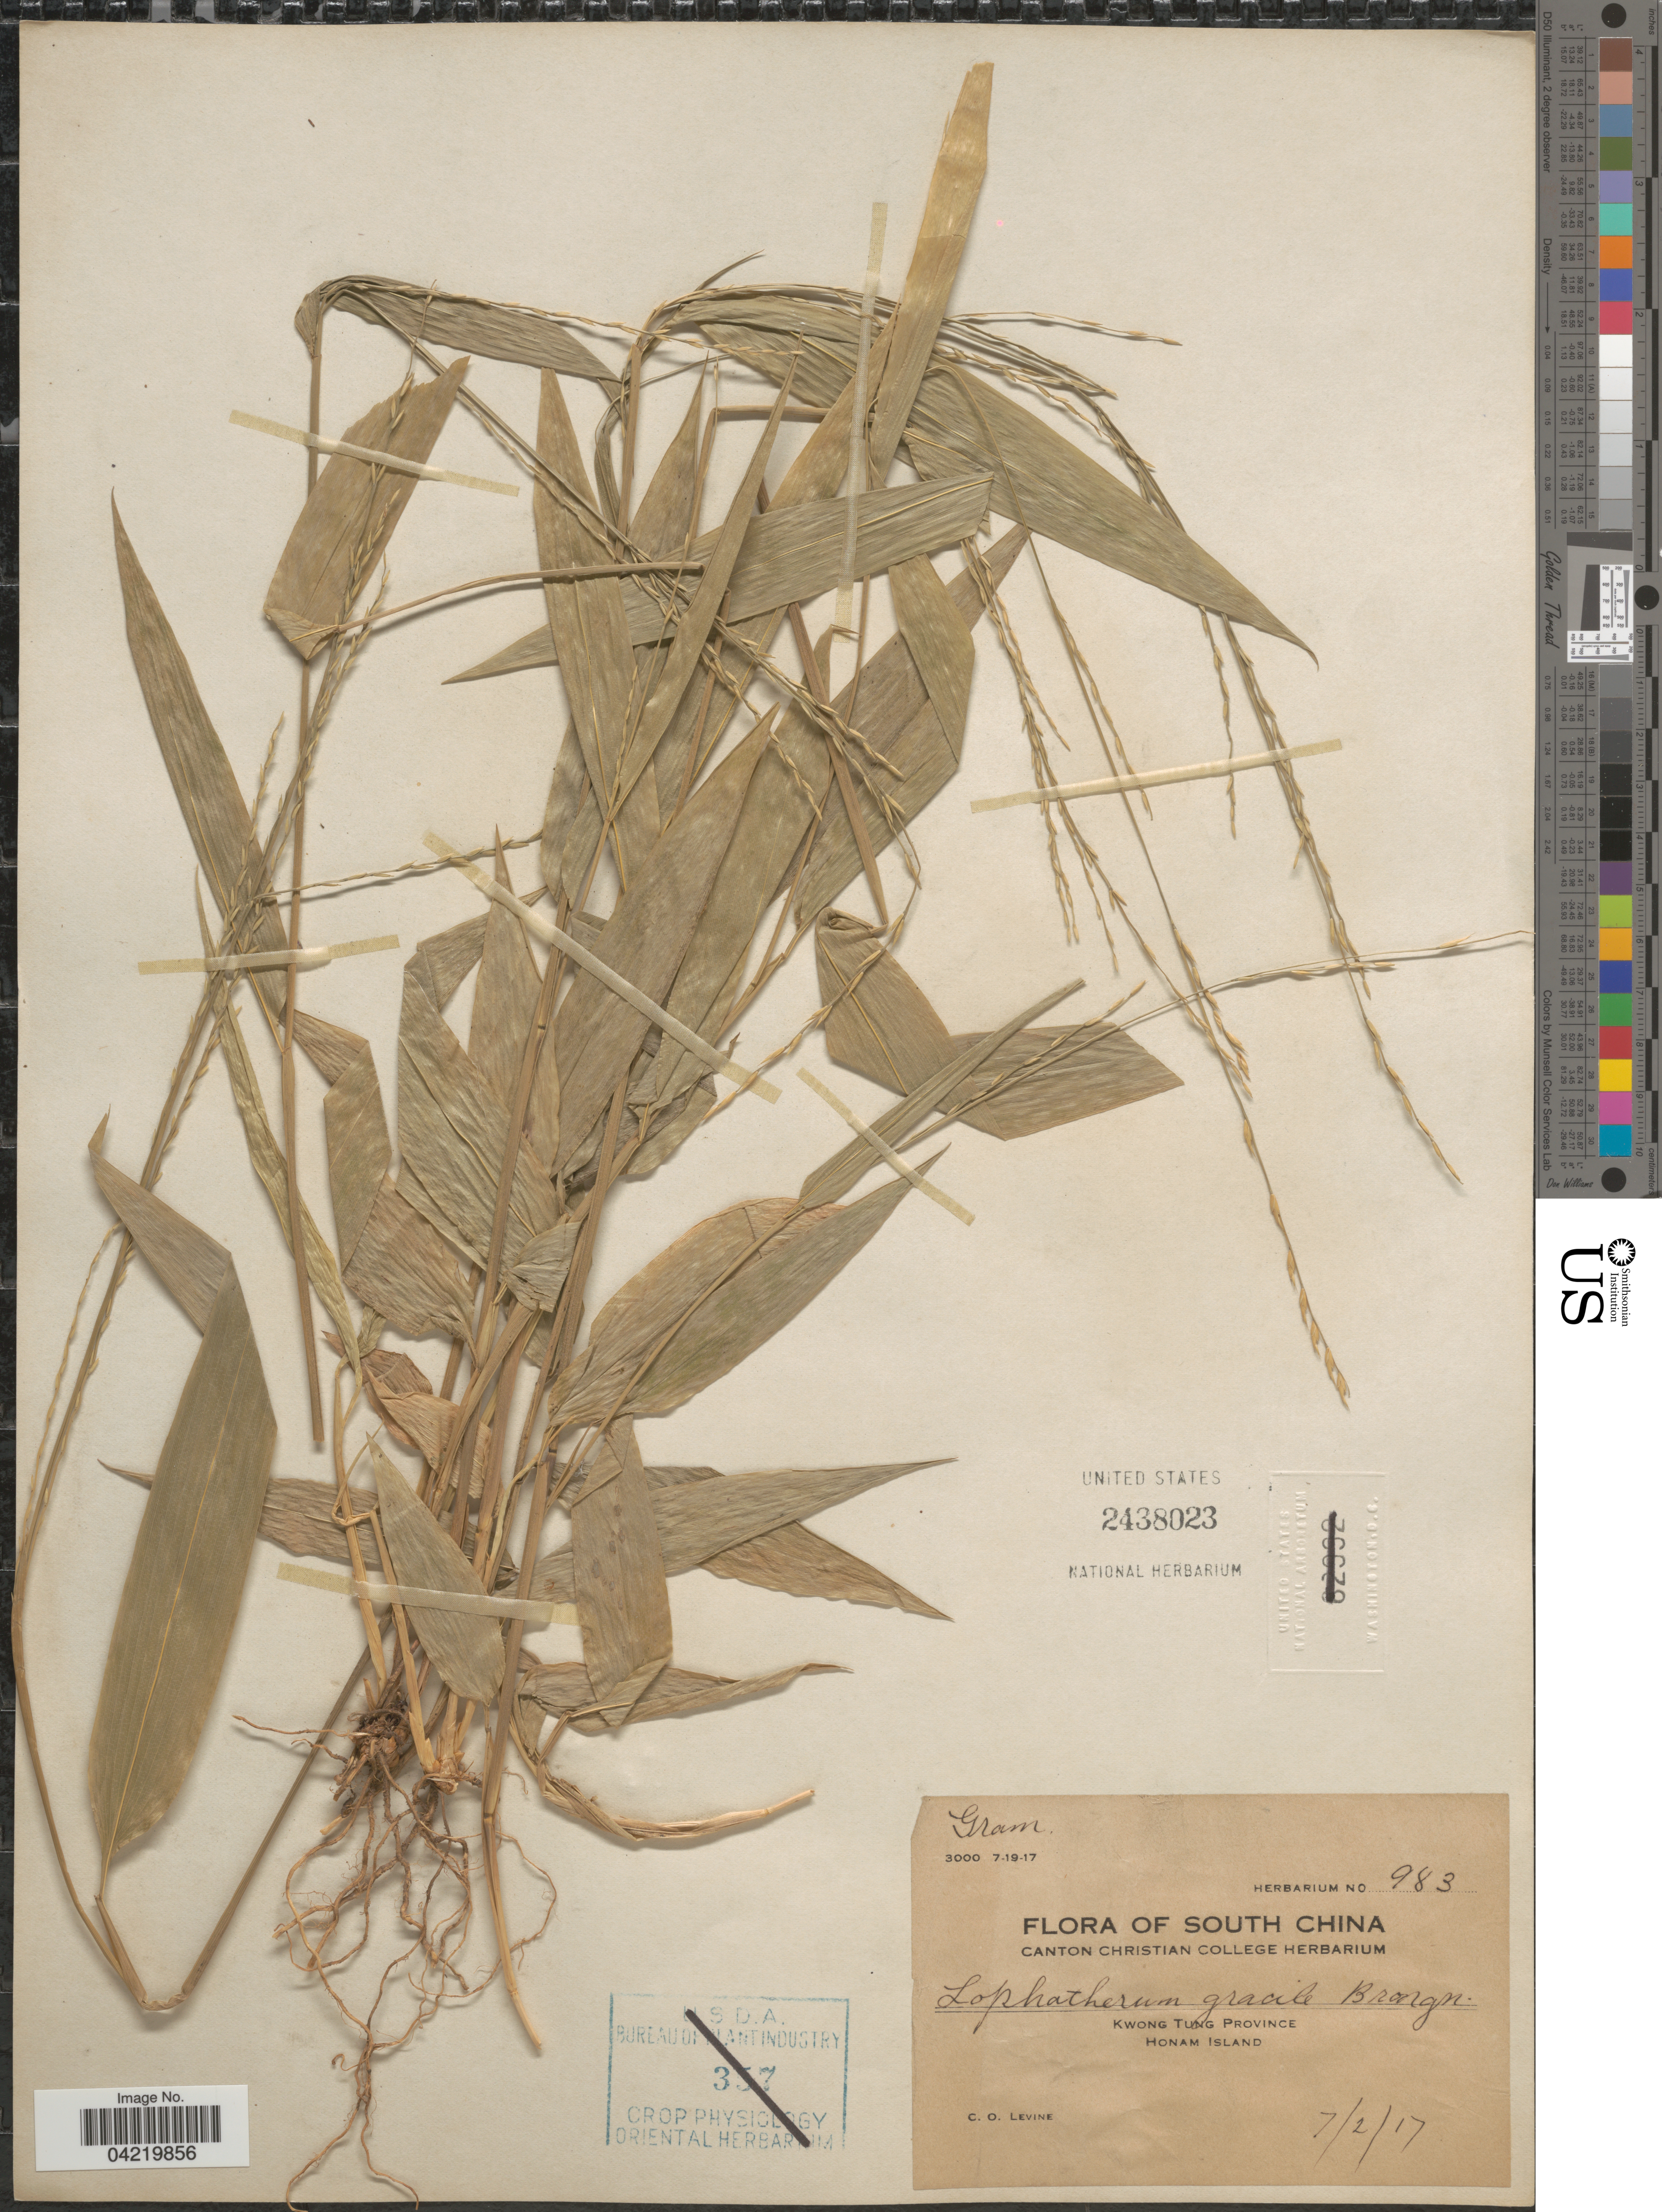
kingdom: Plantae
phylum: Tracheophyta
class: Liliopsida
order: Poales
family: Poaceae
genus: Lophatherum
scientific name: Lophatherum gracile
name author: Brongn.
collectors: C. O. Levine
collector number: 983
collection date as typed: Transcribed d/m/y: 7/2/17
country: China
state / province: Guangdong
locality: Kwong Tung Province. Honam Island. South China.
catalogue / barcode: US 2438023